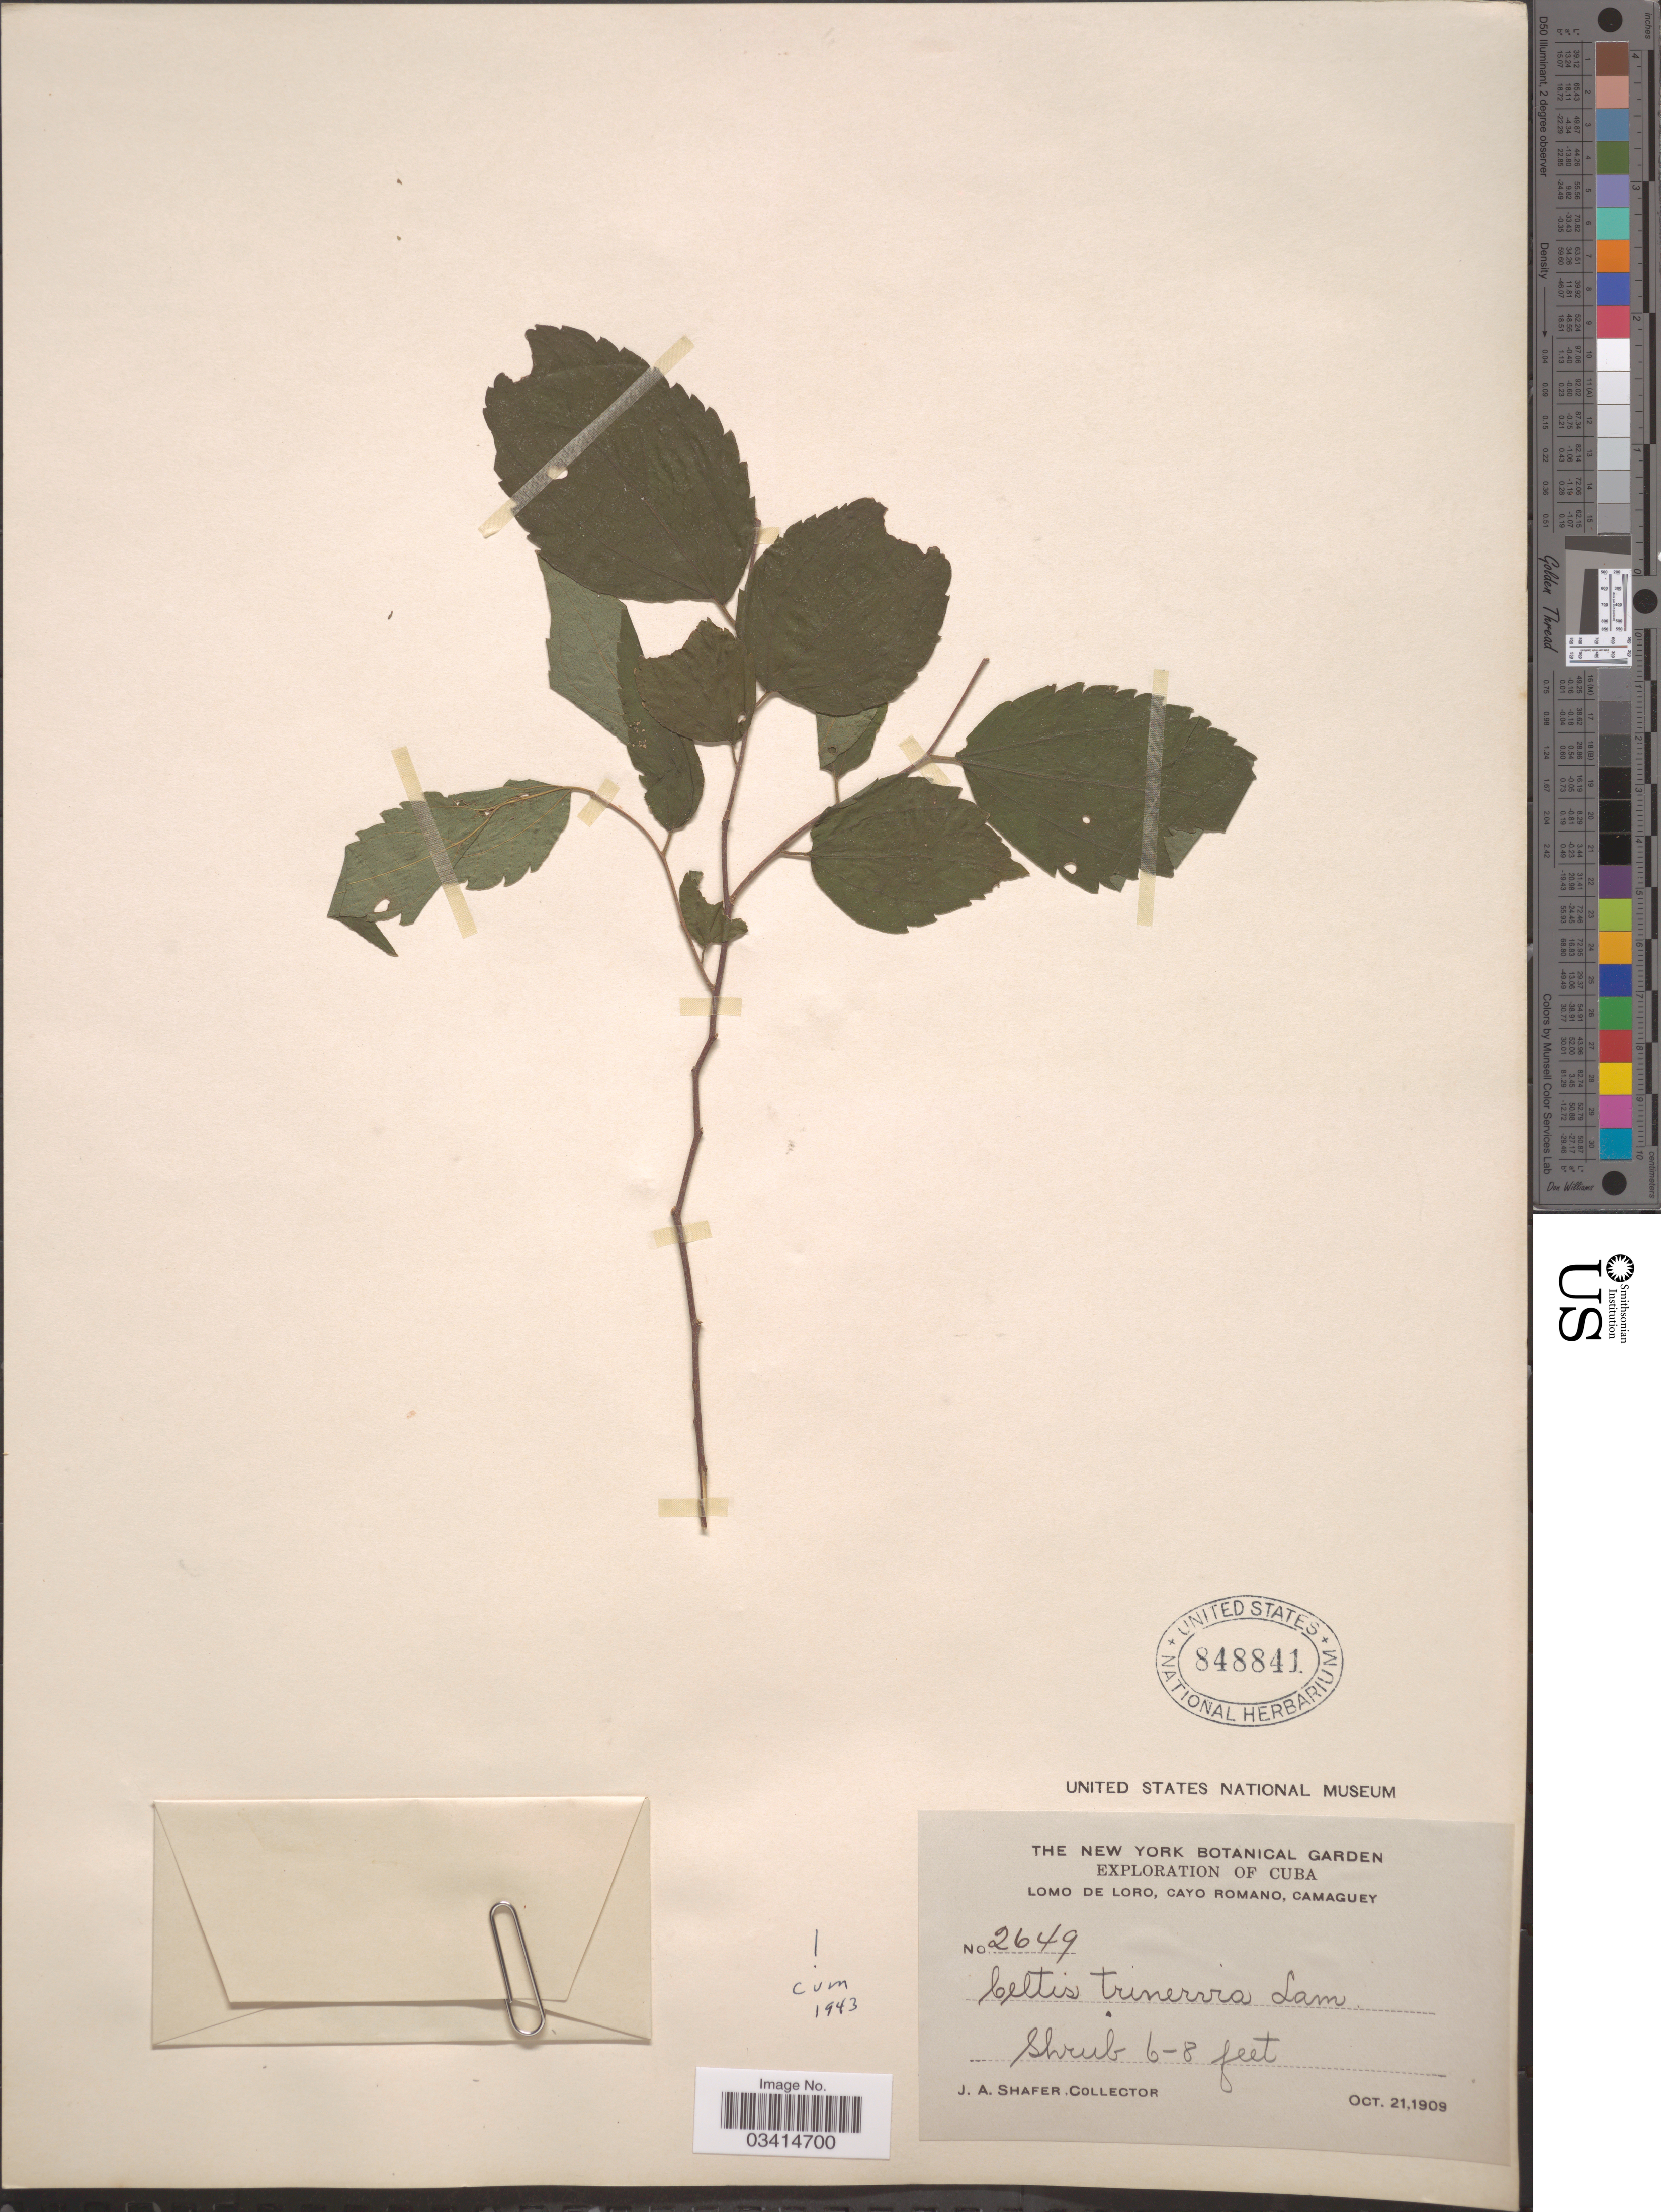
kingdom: Plantae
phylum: Tracheophyta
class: Magnoliopsida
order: Rosales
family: Cannabaceae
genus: Celtis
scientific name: Celtis trinervia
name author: Lam.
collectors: J. A. Shafer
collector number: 2649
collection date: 1909-10-21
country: Cuba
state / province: Camagüey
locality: Lomo de Loro, Cayo Romano.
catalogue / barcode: US 848841